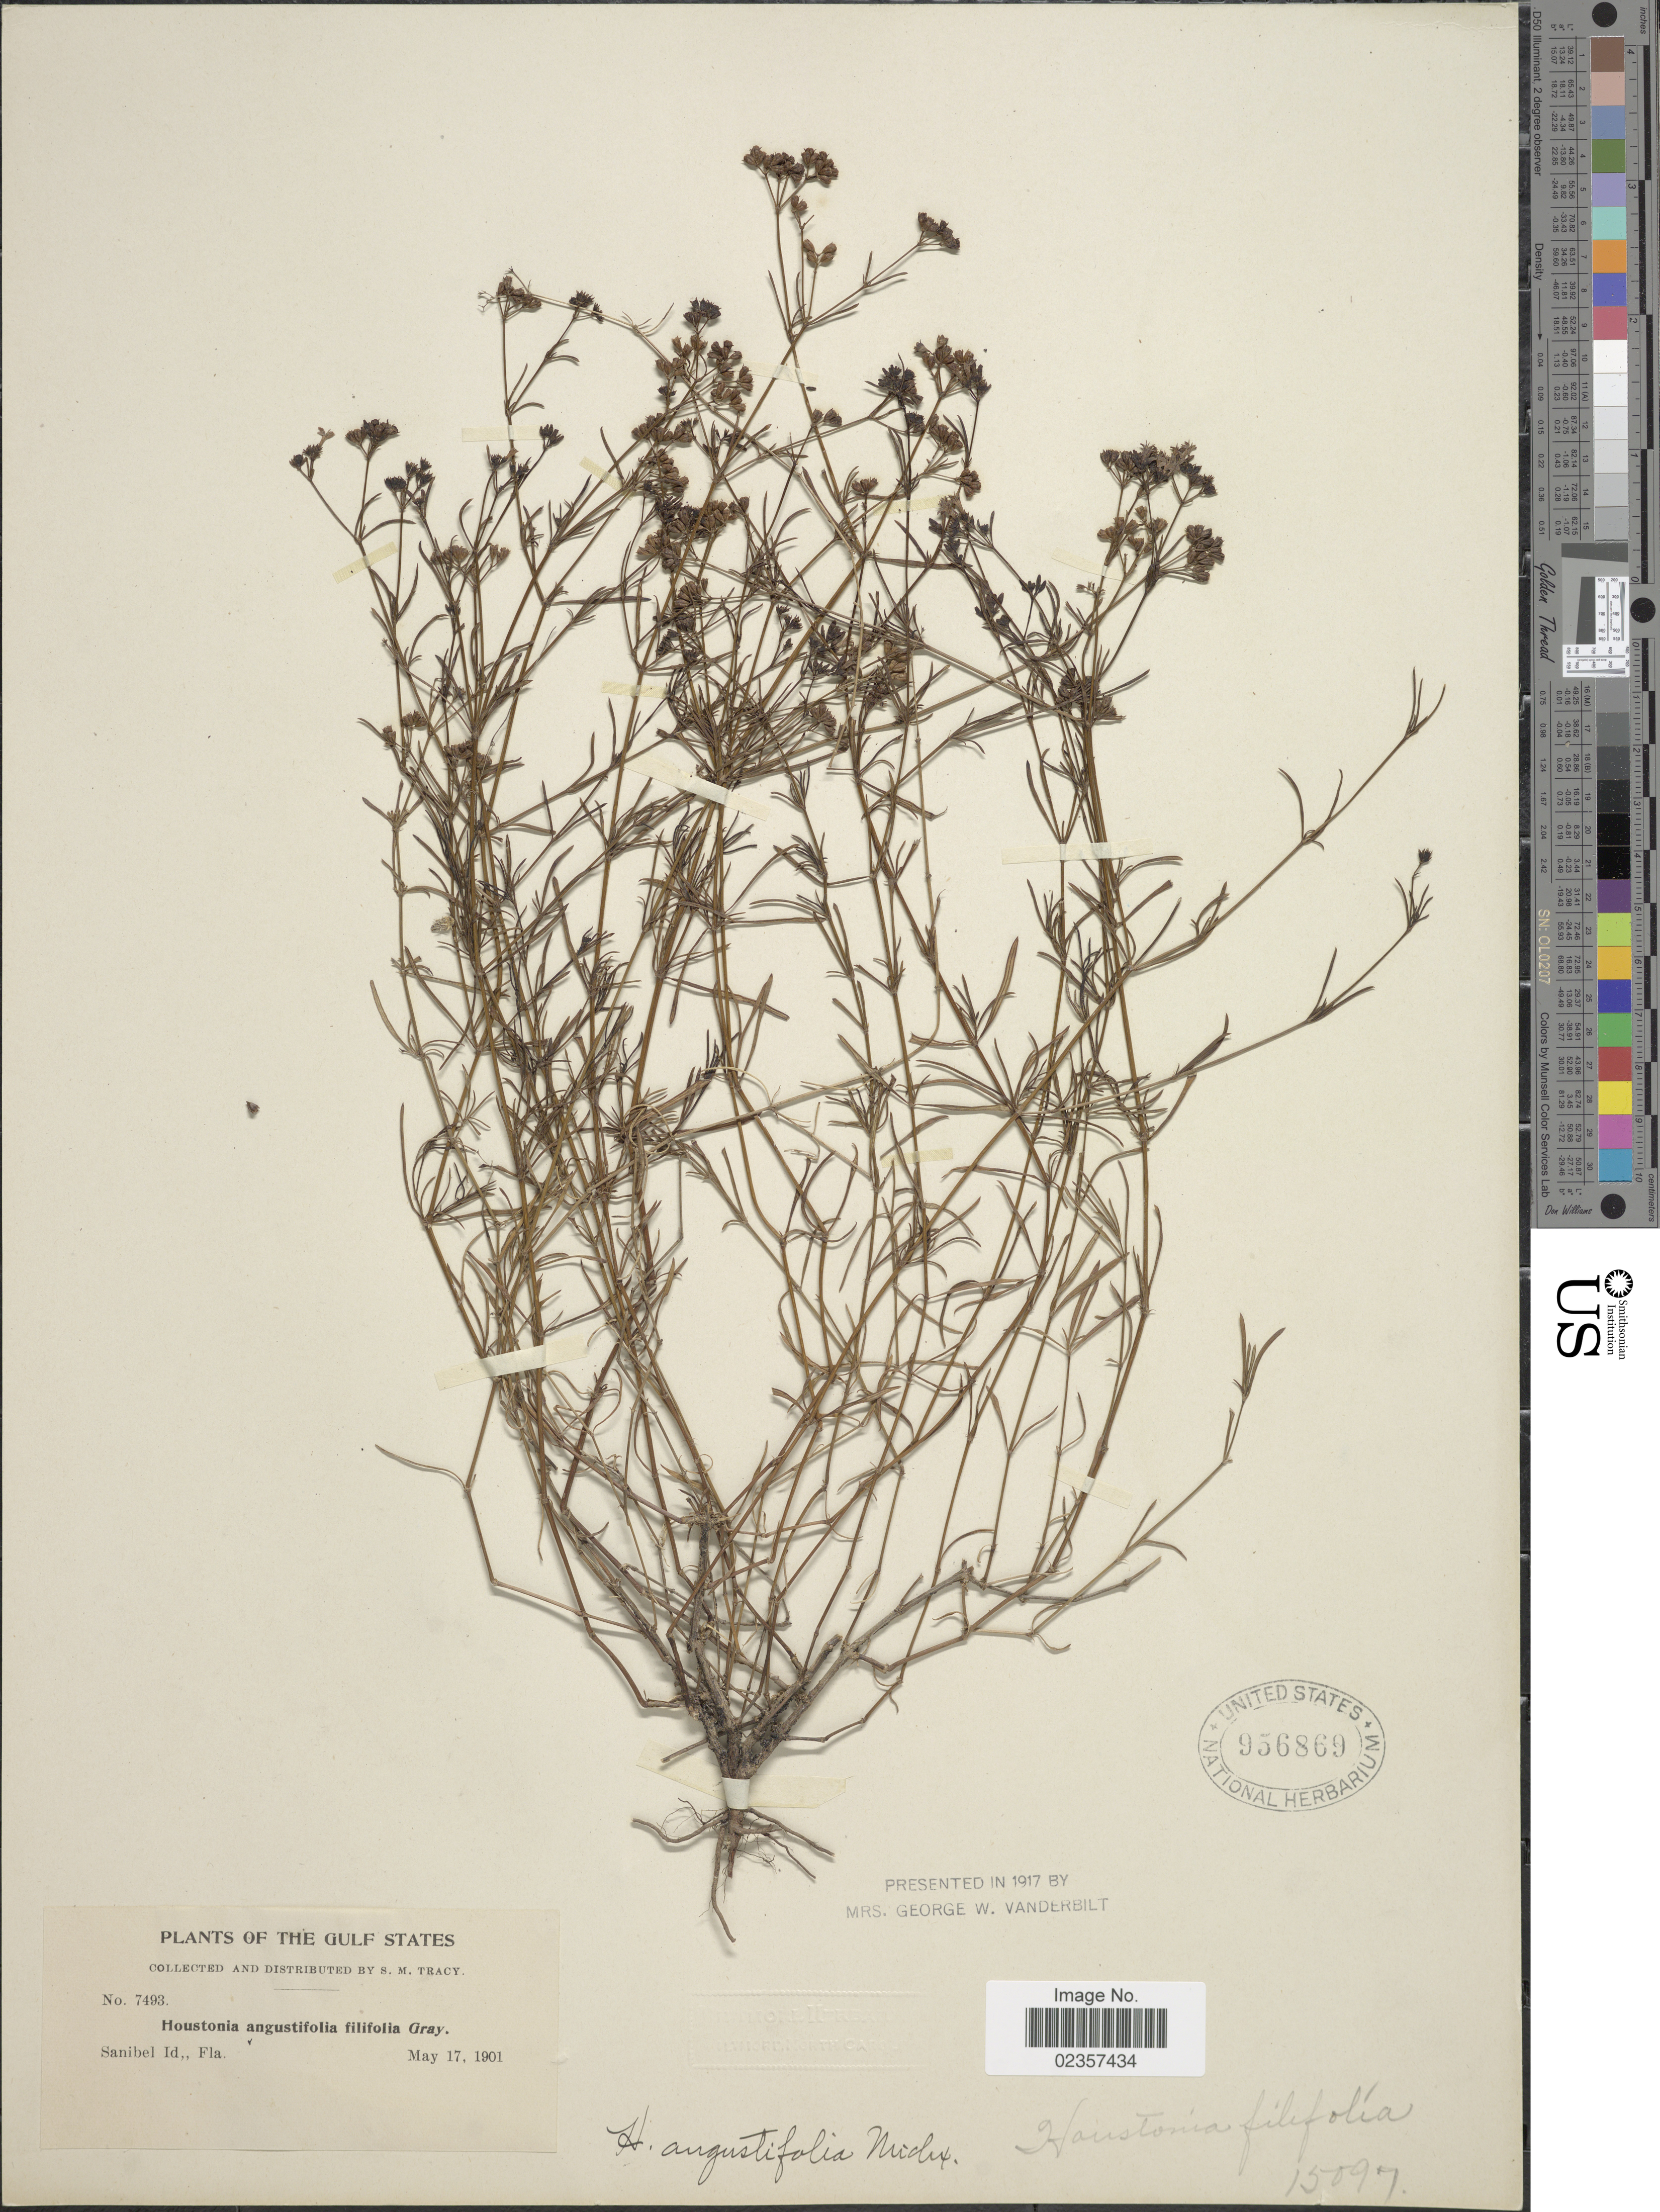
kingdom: Plantae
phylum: Tracheophyta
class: Magnoliopsida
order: Gentianales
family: Rubiaceae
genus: Houstonia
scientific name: Houstonia nigricans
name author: (Lam.) Fernald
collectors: S. M. Tracy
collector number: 7493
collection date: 1901-05-17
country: United States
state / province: Florida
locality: Gulf States, Sanibel Id.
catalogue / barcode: US 956869